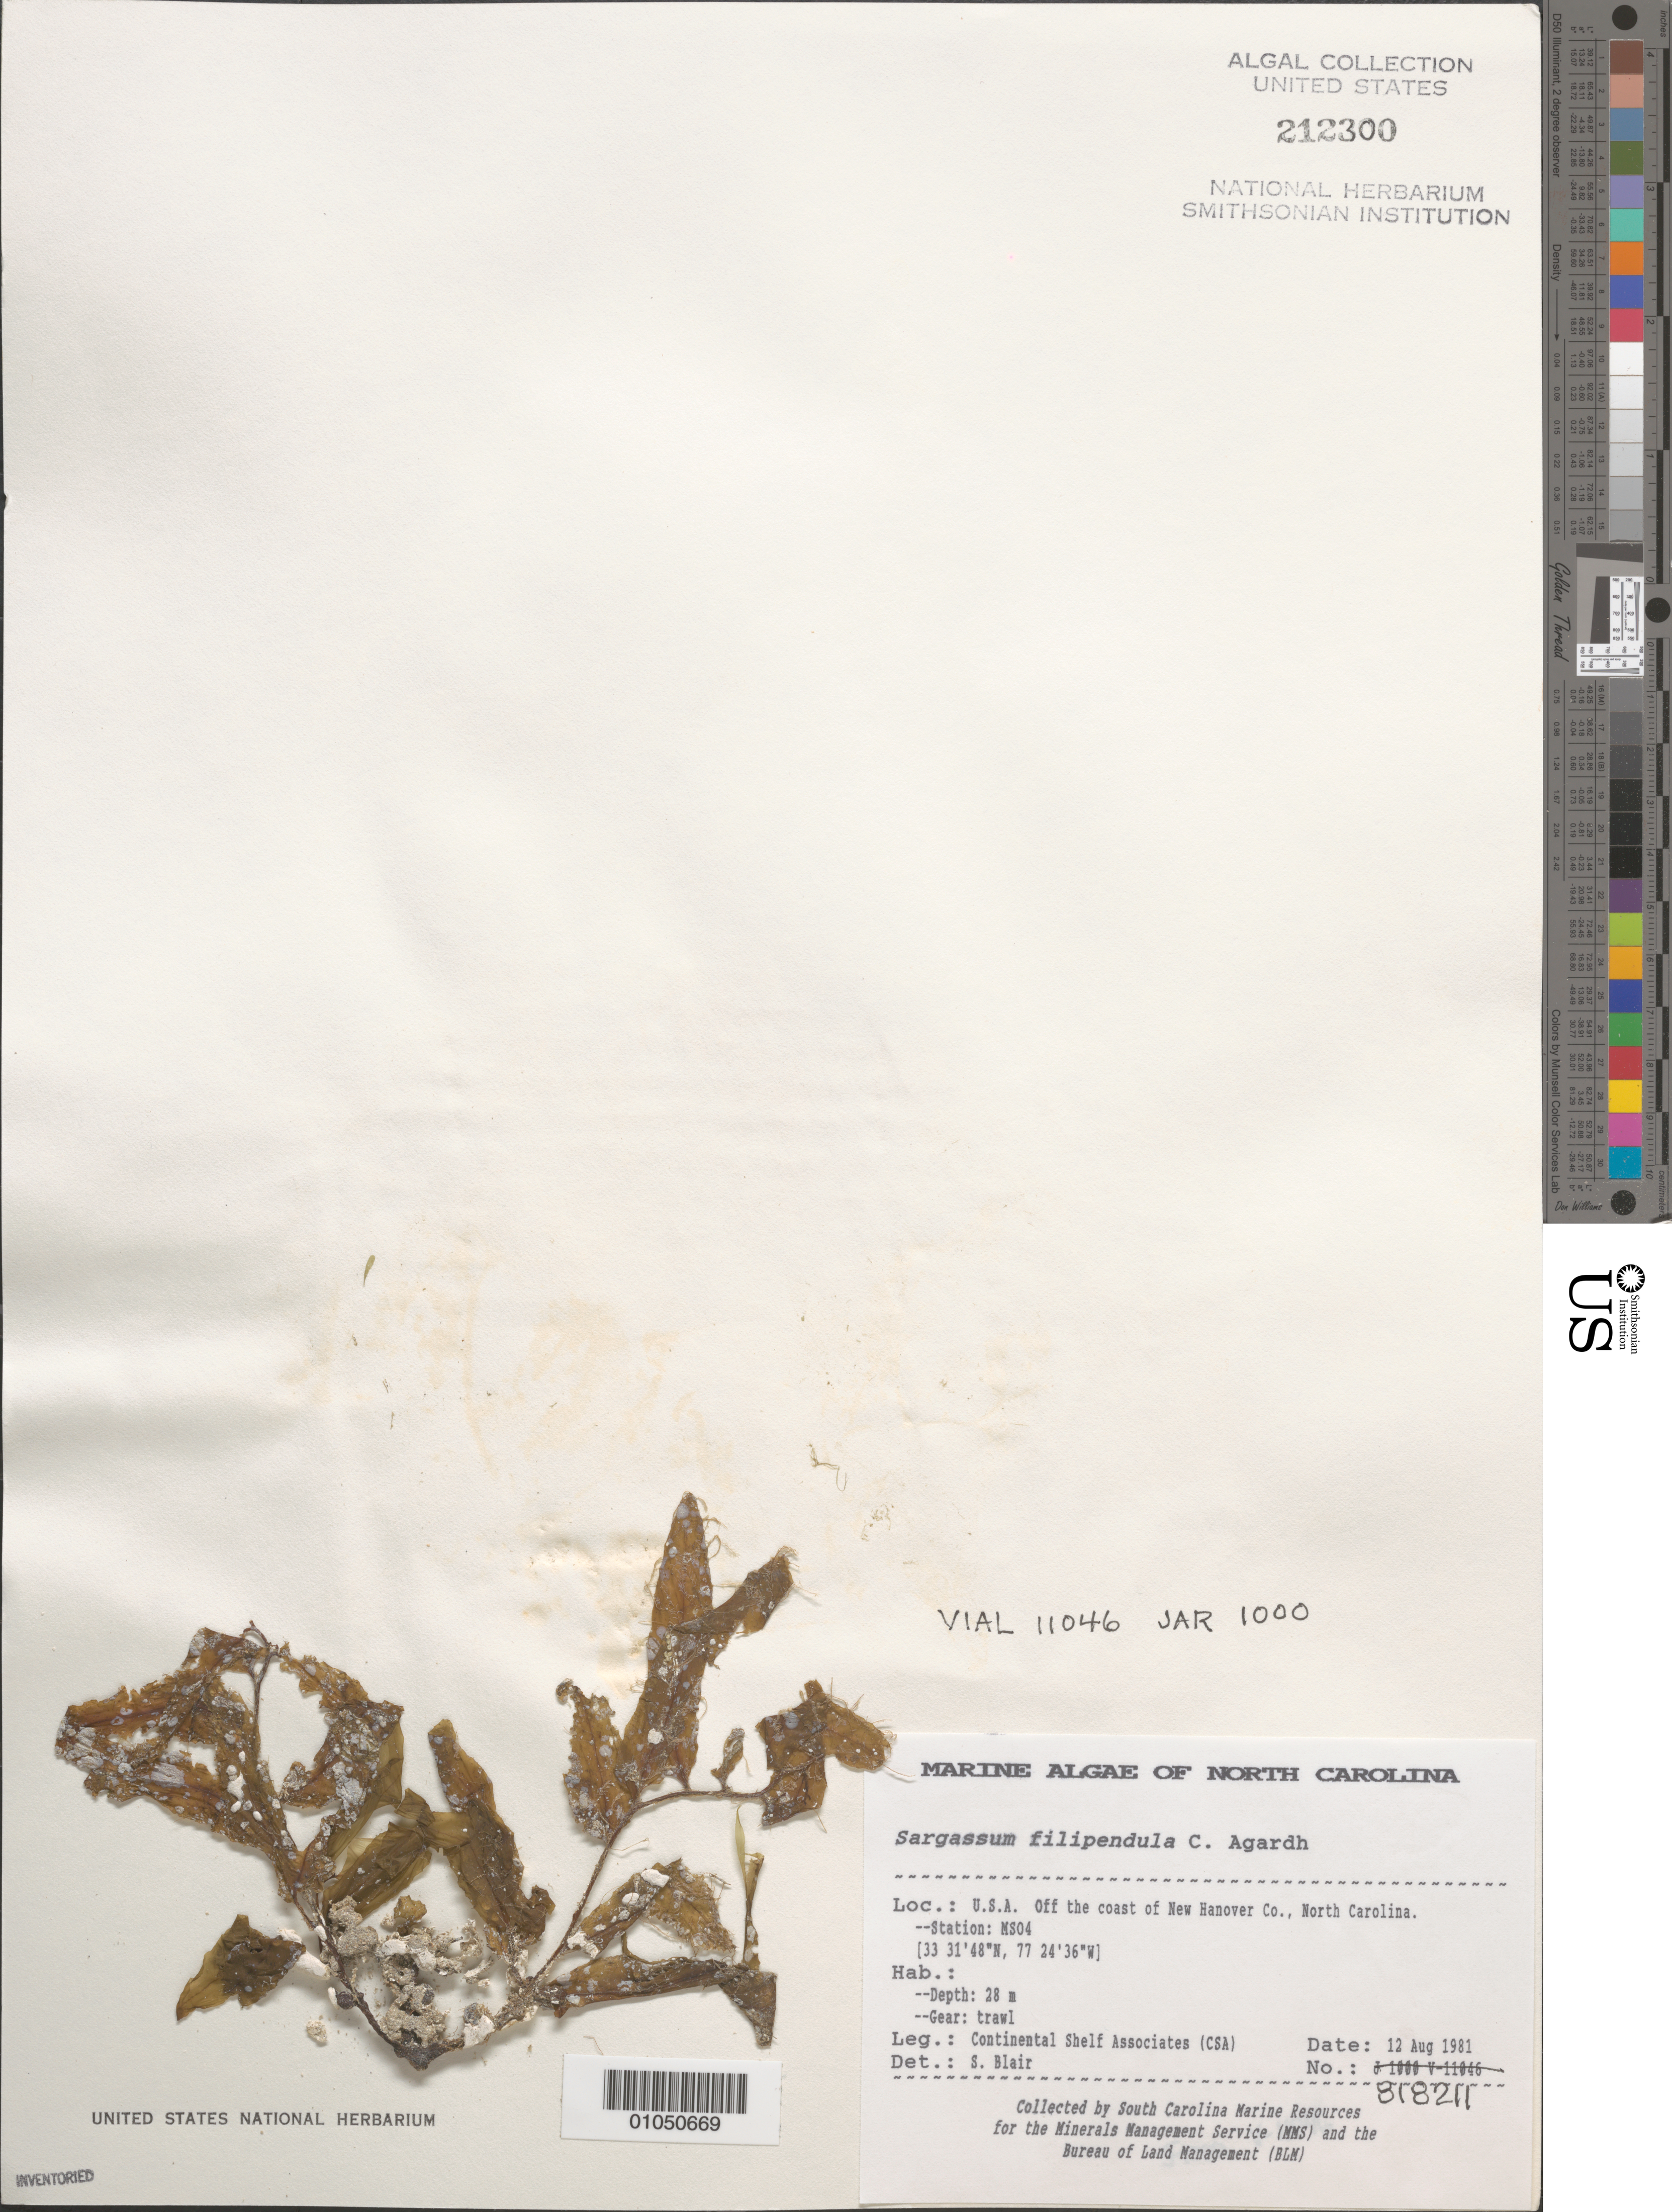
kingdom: Chromista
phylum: Ochrophyta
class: Phaeophyceae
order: Fucales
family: Sargassaceae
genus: Sargassum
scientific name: Sargassum filipendula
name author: C. Agardh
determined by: Blair, S. M.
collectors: Continental Shelf Associates for the MMS/BLM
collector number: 818211 Station MS04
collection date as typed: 12 Aug 1981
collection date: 1981-08-12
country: United States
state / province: North Carolina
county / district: New Hanover County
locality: Off coast of New Hanover County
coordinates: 33 31'48"N, 77 24'36"W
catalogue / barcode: US 212300